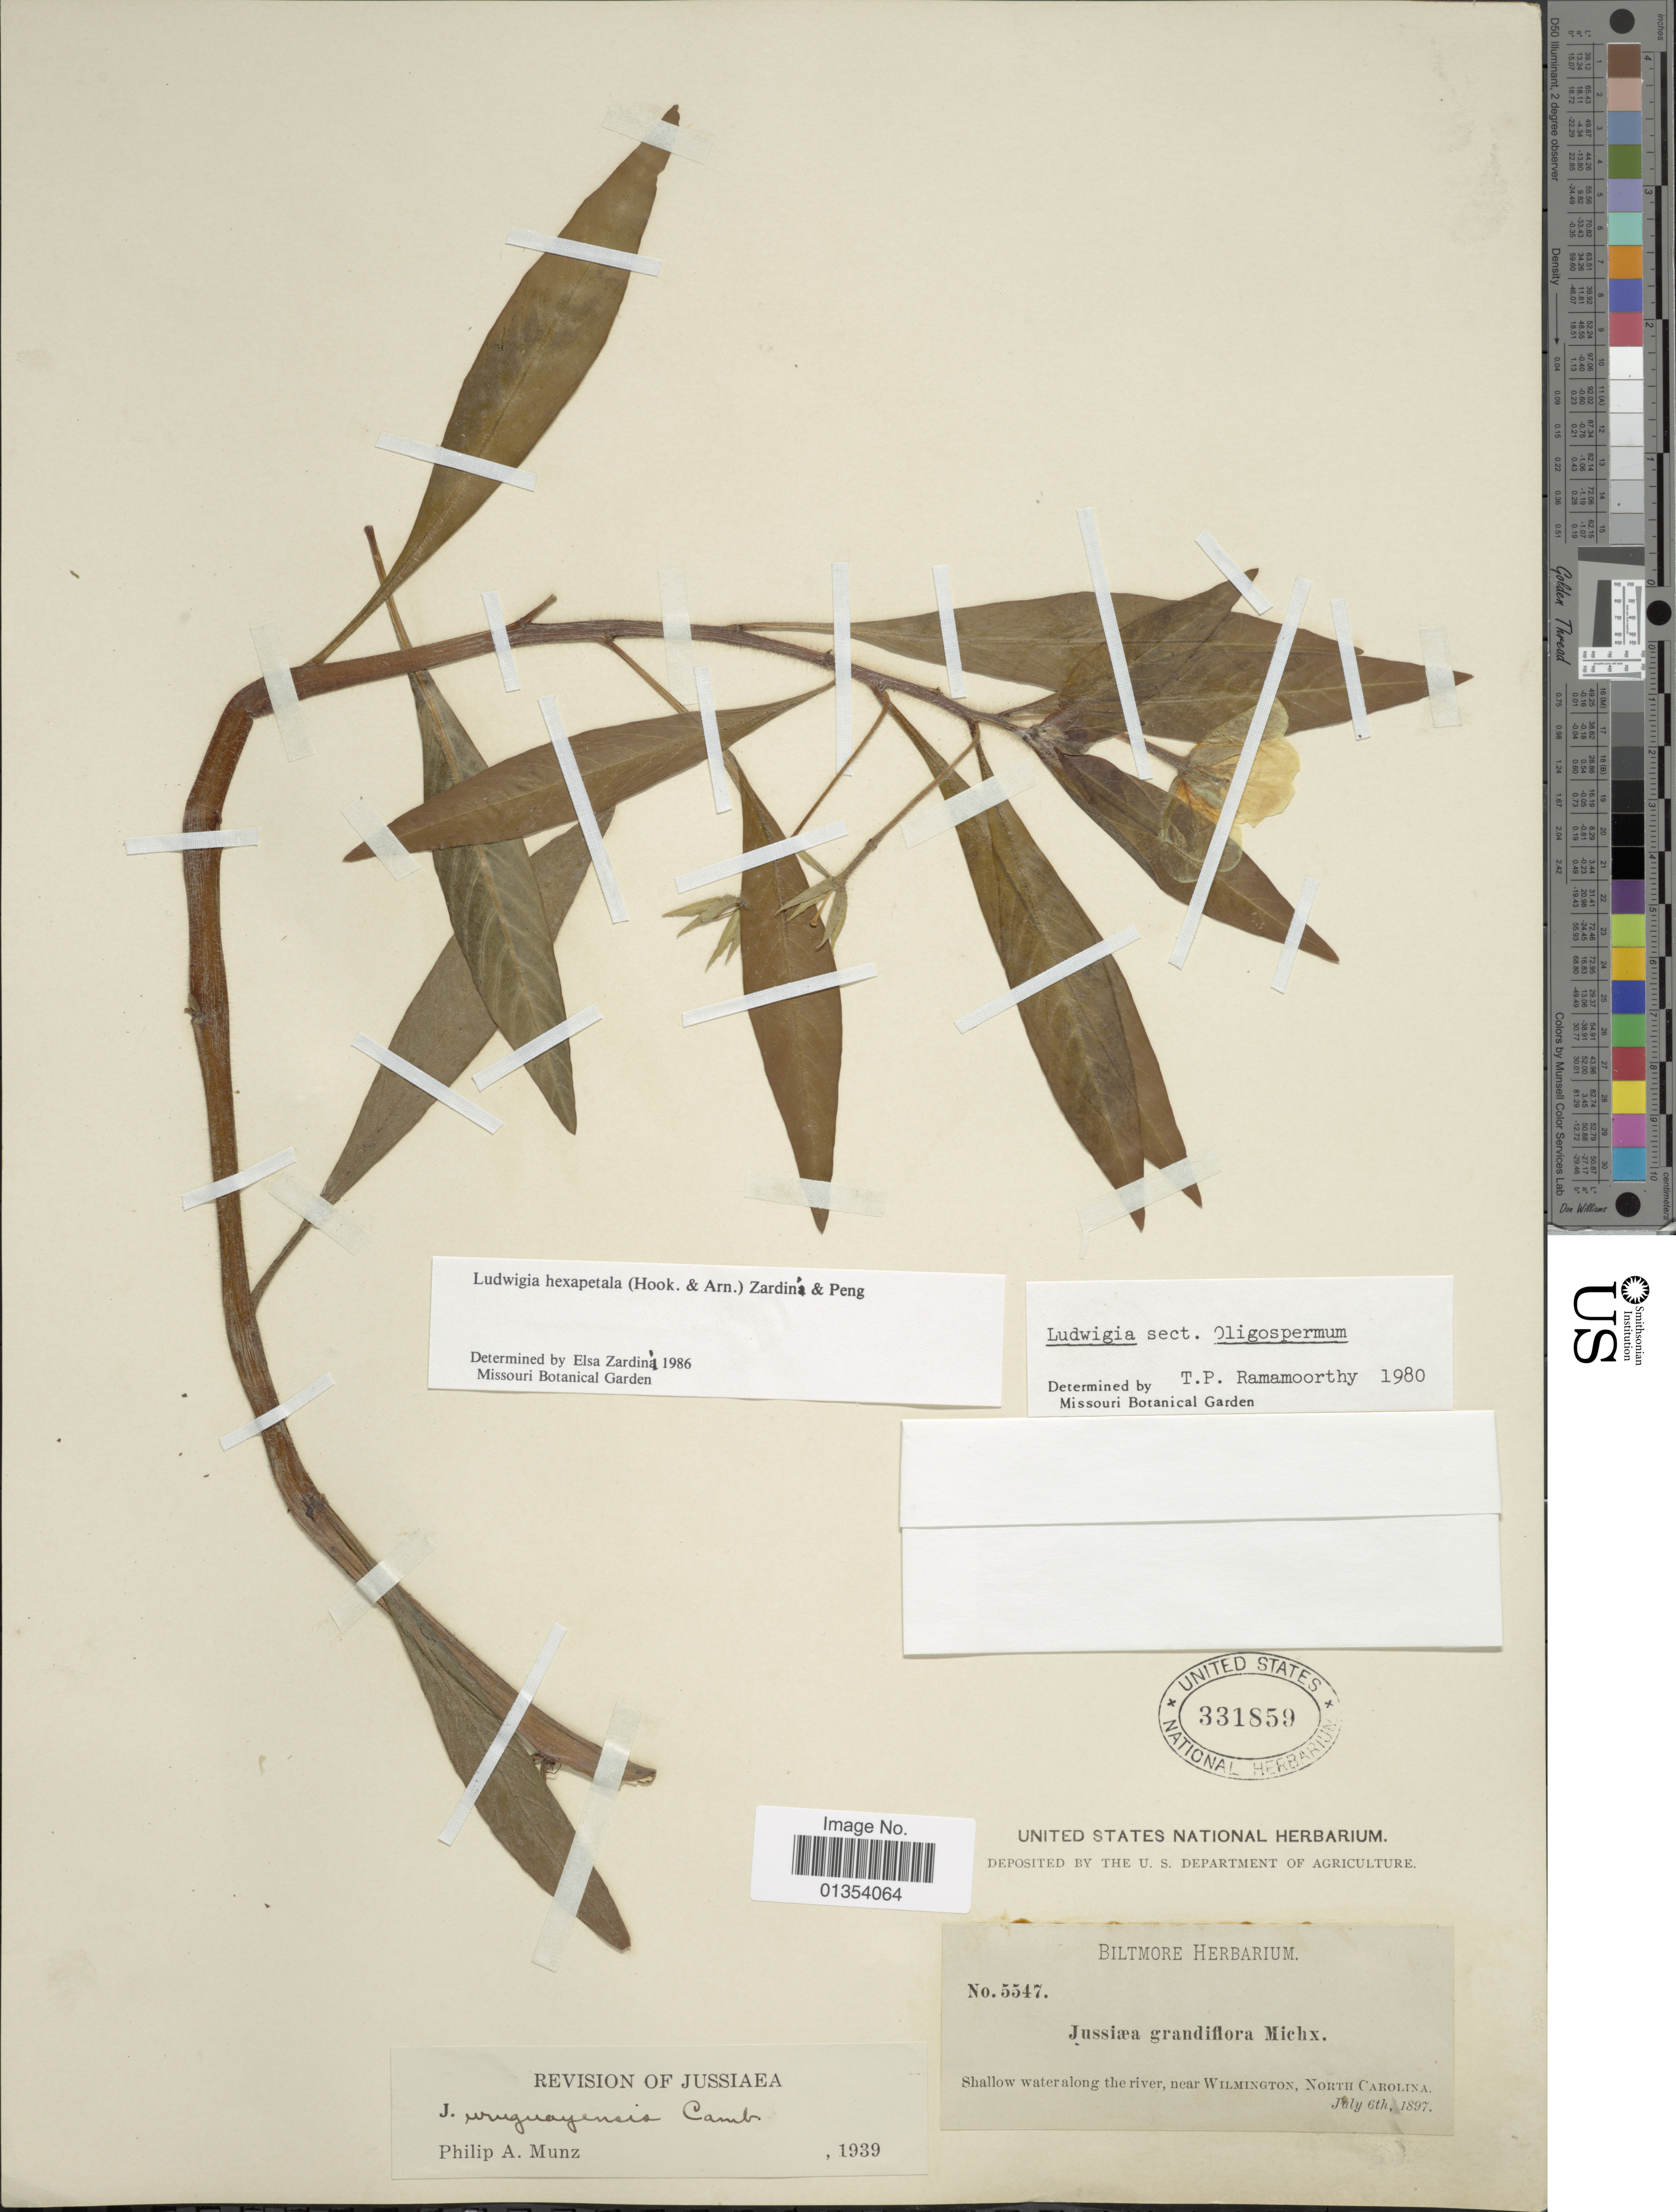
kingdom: Plantae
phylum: Tracheophyta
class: Magnoliopsida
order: Myrtales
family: Onagraceae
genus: Ludwigia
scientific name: Ludwigia hexapetala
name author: (Hook. & Arn.) Zardini et al.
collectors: ex herb. Biltmore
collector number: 5547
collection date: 1897-07-06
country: United States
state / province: North Carolina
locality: Shallow water along the river, near Wilmington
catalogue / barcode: US 331859